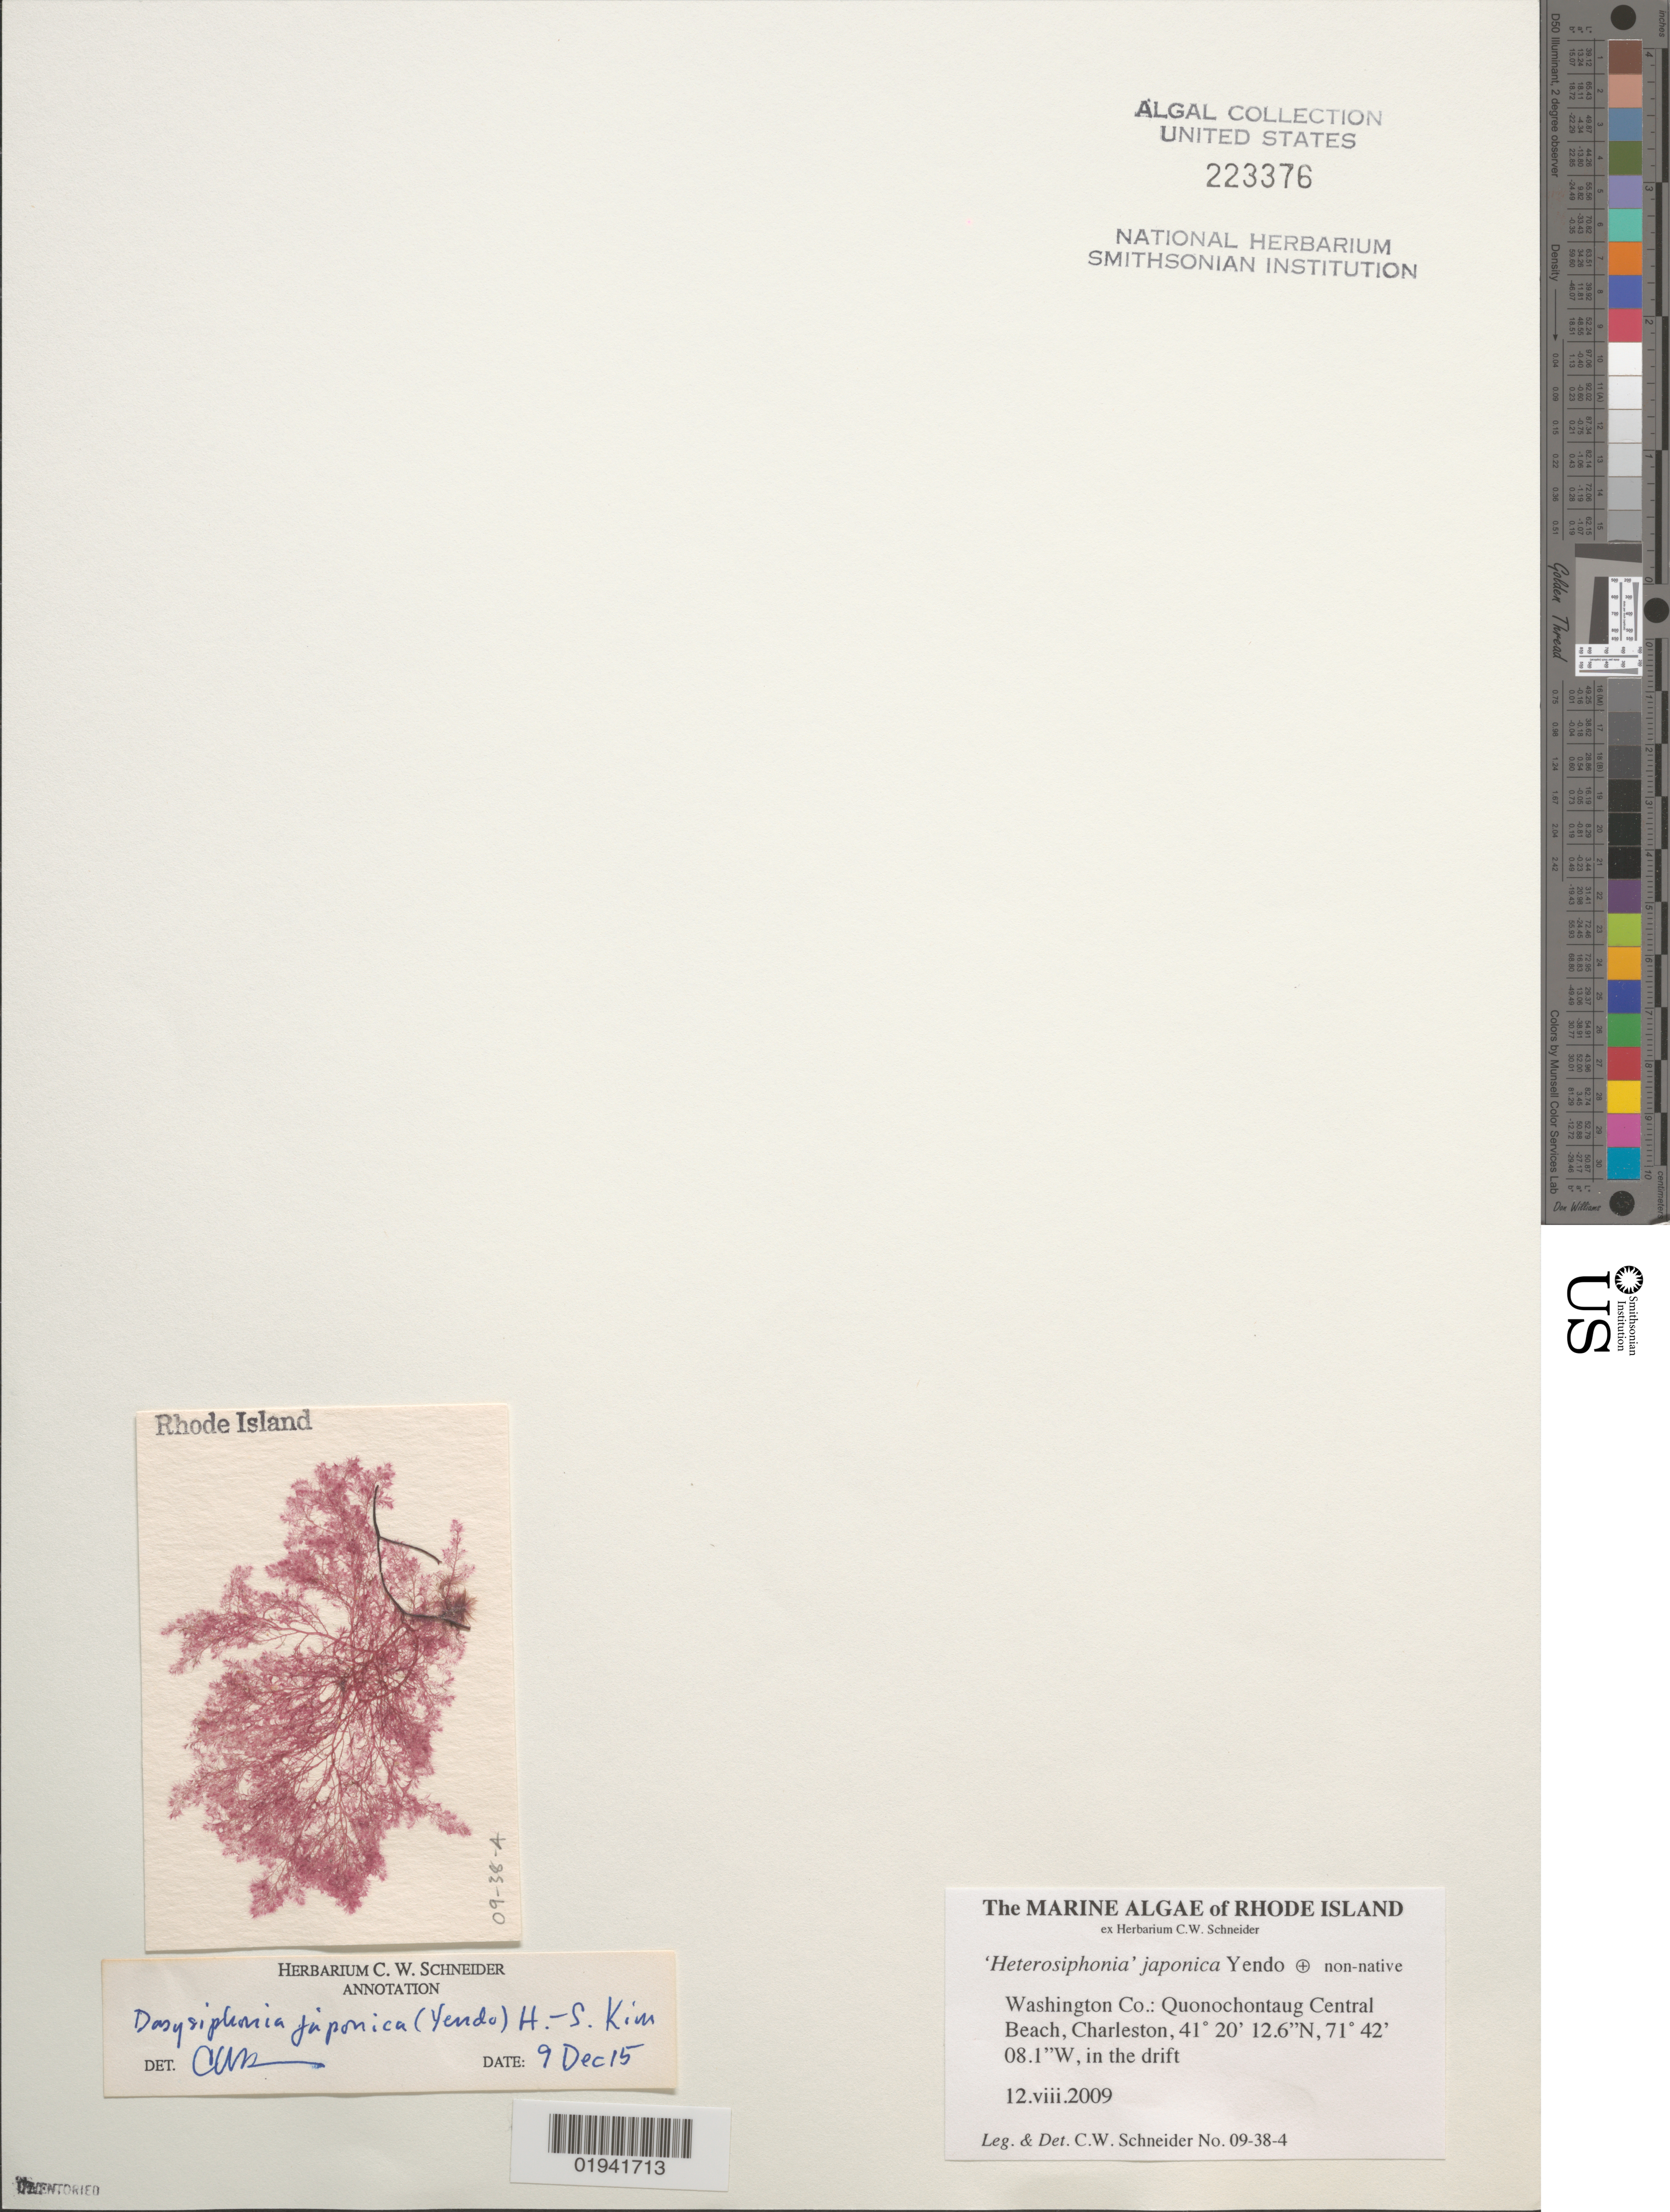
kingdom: Plantae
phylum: Rhodophyta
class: Florideophyceae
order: Ceramiales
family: Dasyaceae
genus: Dasysiphonia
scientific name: Dasysiphonia japonica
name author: (Yendo) H.-S. Kim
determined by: Schneider, C. W.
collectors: C. W. Schneider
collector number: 09-38-4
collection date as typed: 12 Aug 2009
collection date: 2009-08-12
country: United States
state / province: Rhode Island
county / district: Washington County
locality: Quonochontaug Central Beach, Charleston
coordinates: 41 20'12.6"N, 71 42'08.1"W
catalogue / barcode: US 223376